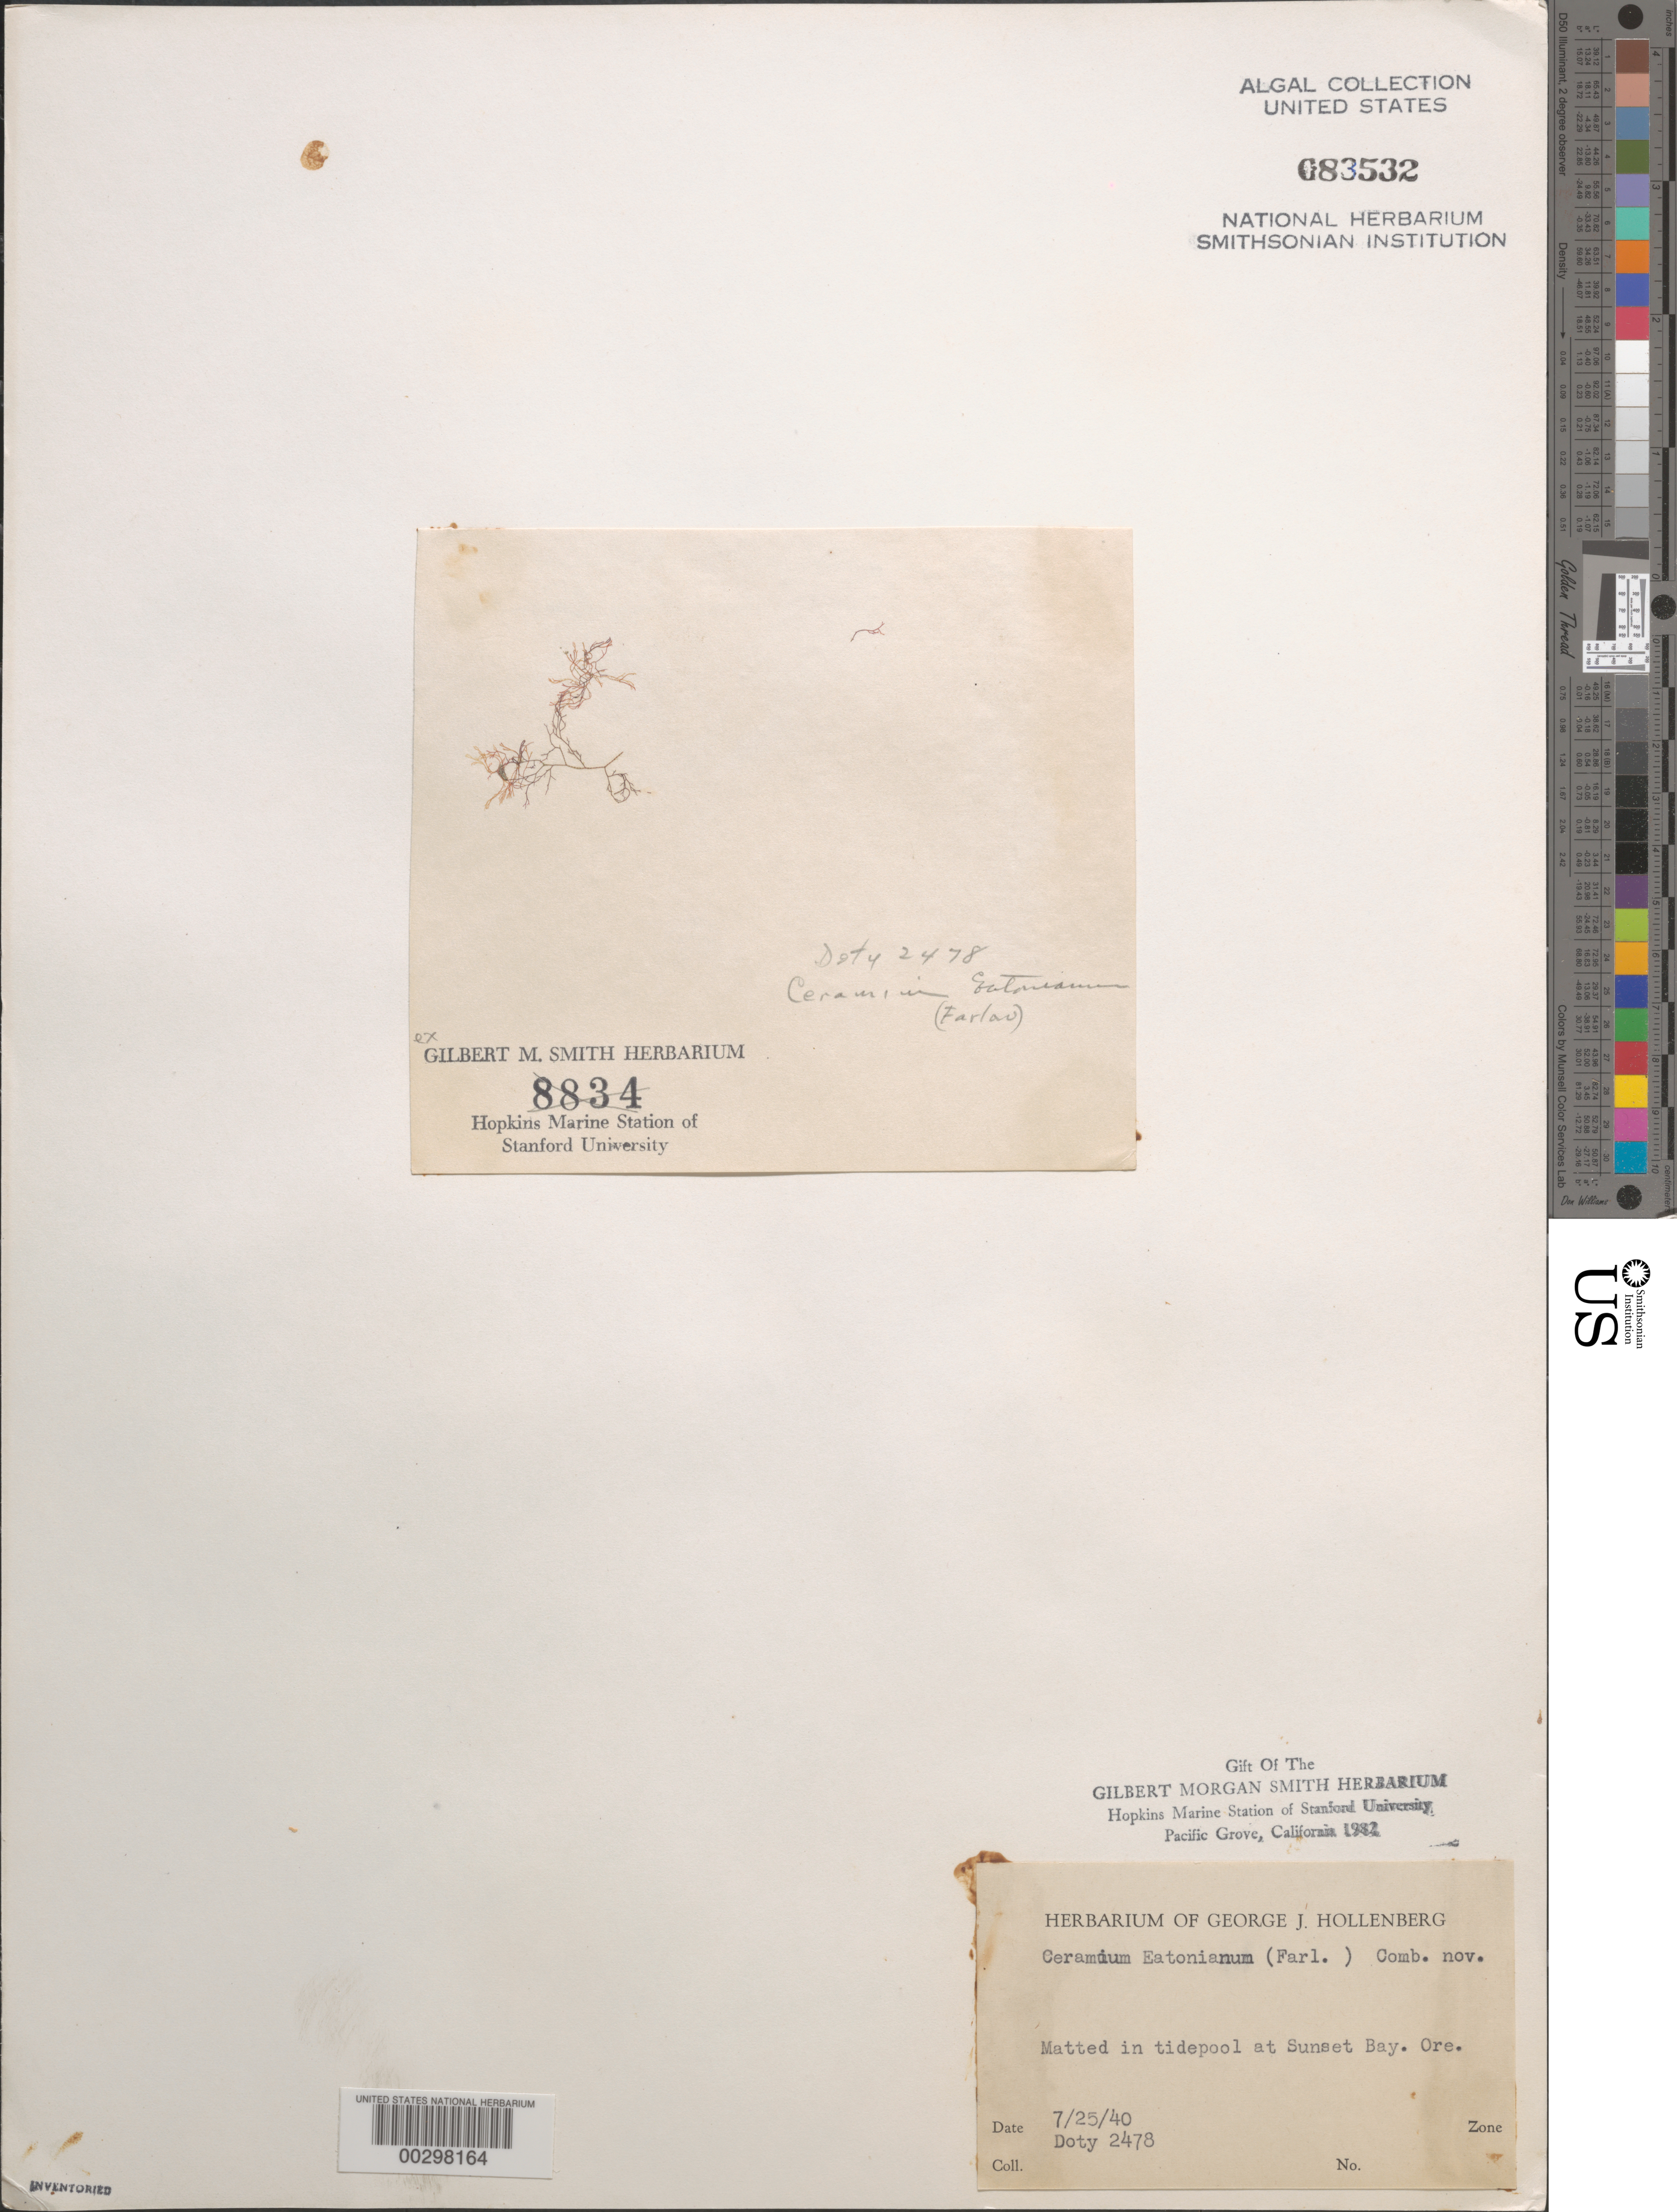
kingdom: Plantae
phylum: Rhodophyta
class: Florideophyceae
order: Ceramiales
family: Ceramiaceae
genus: Corallophila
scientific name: Corallophila eatoniana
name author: (Farl.) T.O. Cho et al.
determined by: Algae name updating Project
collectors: M. S. Doty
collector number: MSD 2478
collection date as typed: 25 Jul 1946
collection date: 1946-07-25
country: United States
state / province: Oregon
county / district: Coos County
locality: Sunset Bay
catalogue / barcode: US 83532